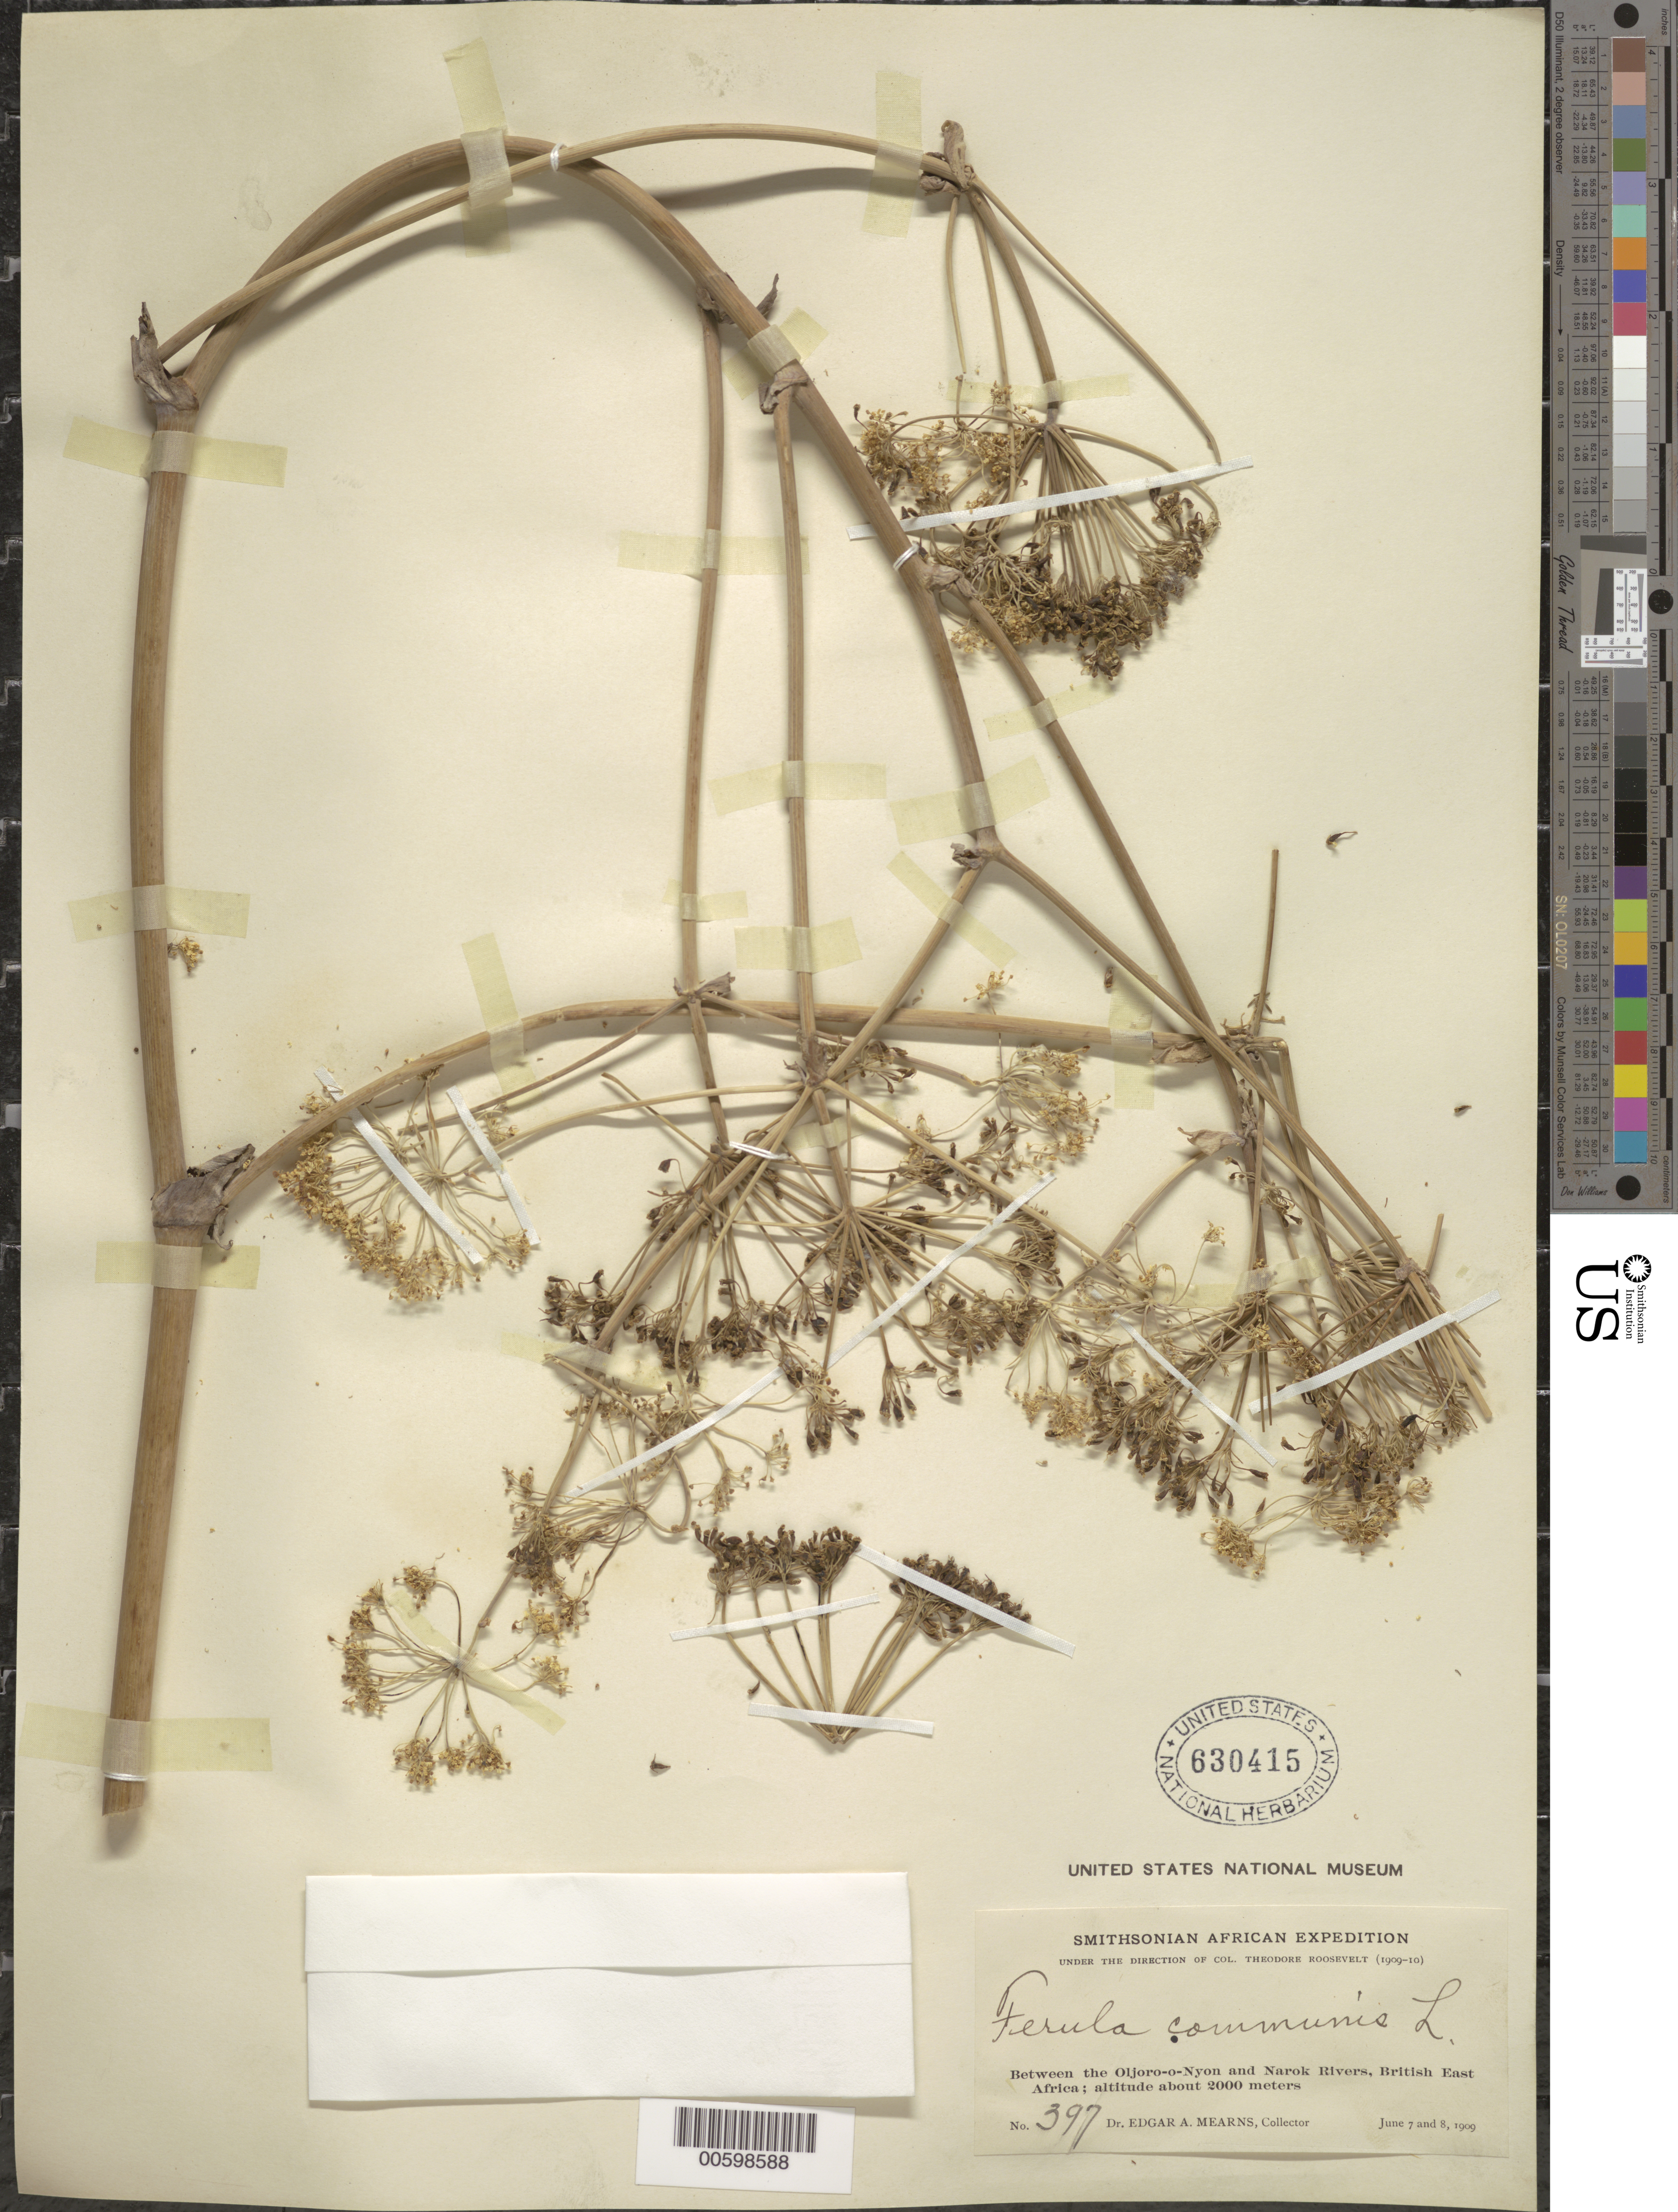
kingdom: Plantae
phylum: Tracheophyta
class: Magnoliopsida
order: Apiales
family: Apiaceae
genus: Ferula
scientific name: Ferula communis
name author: L.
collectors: E. A. Mearns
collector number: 397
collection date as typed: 07 Jul 1909 to 08 Jul 1909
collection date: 1909-07-07/1909-07-08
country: Kenya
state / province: Nakuru / Narok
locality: Between the Oljoro Nyon and Narok rivers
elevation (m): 2000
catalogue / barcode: US 630415